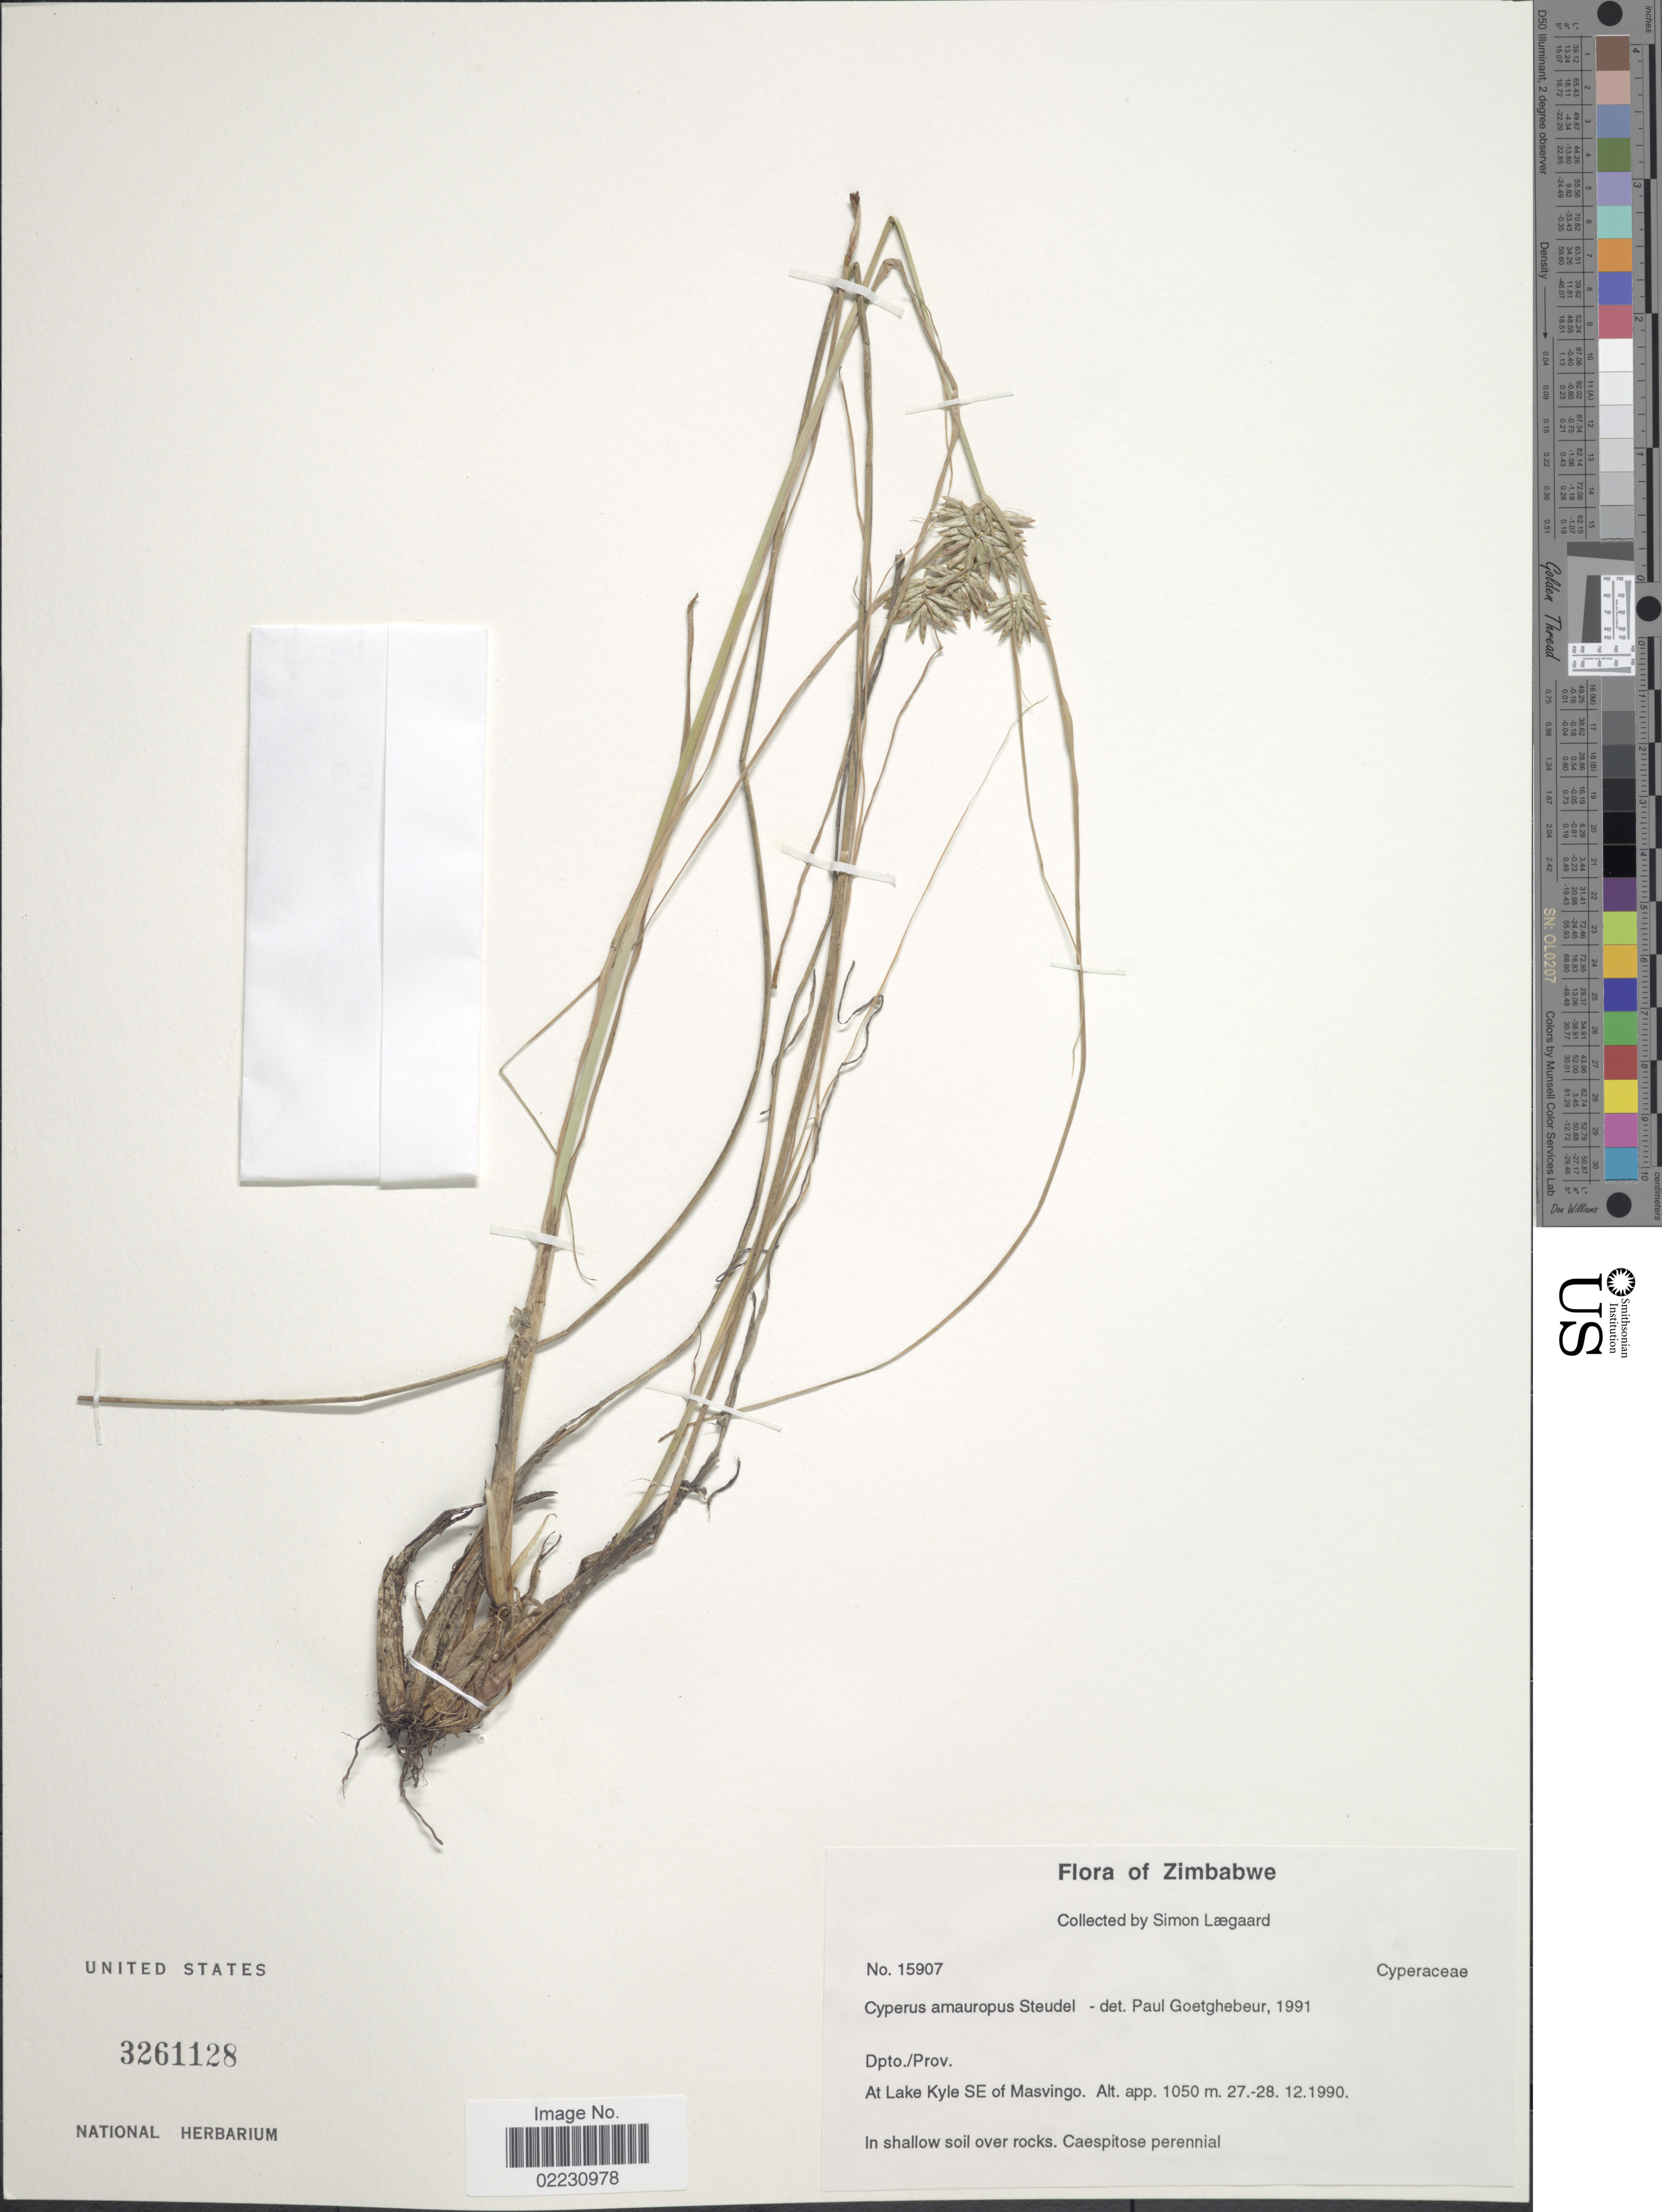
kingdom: Plantae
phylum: Tracheophyta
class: Liliopsida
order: Poales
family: Cyperaceae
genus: Cyperus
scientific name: Cyperus amauropus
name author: Steud.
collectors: S. Lægaard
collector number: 15907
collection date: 1990-12-27/1990-12-28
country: Zimbabwe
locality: Zimbabwe, Dpto./Prov. At Lake Kyle SE of Masvingo.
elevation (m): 1050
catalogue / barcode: US 3261128